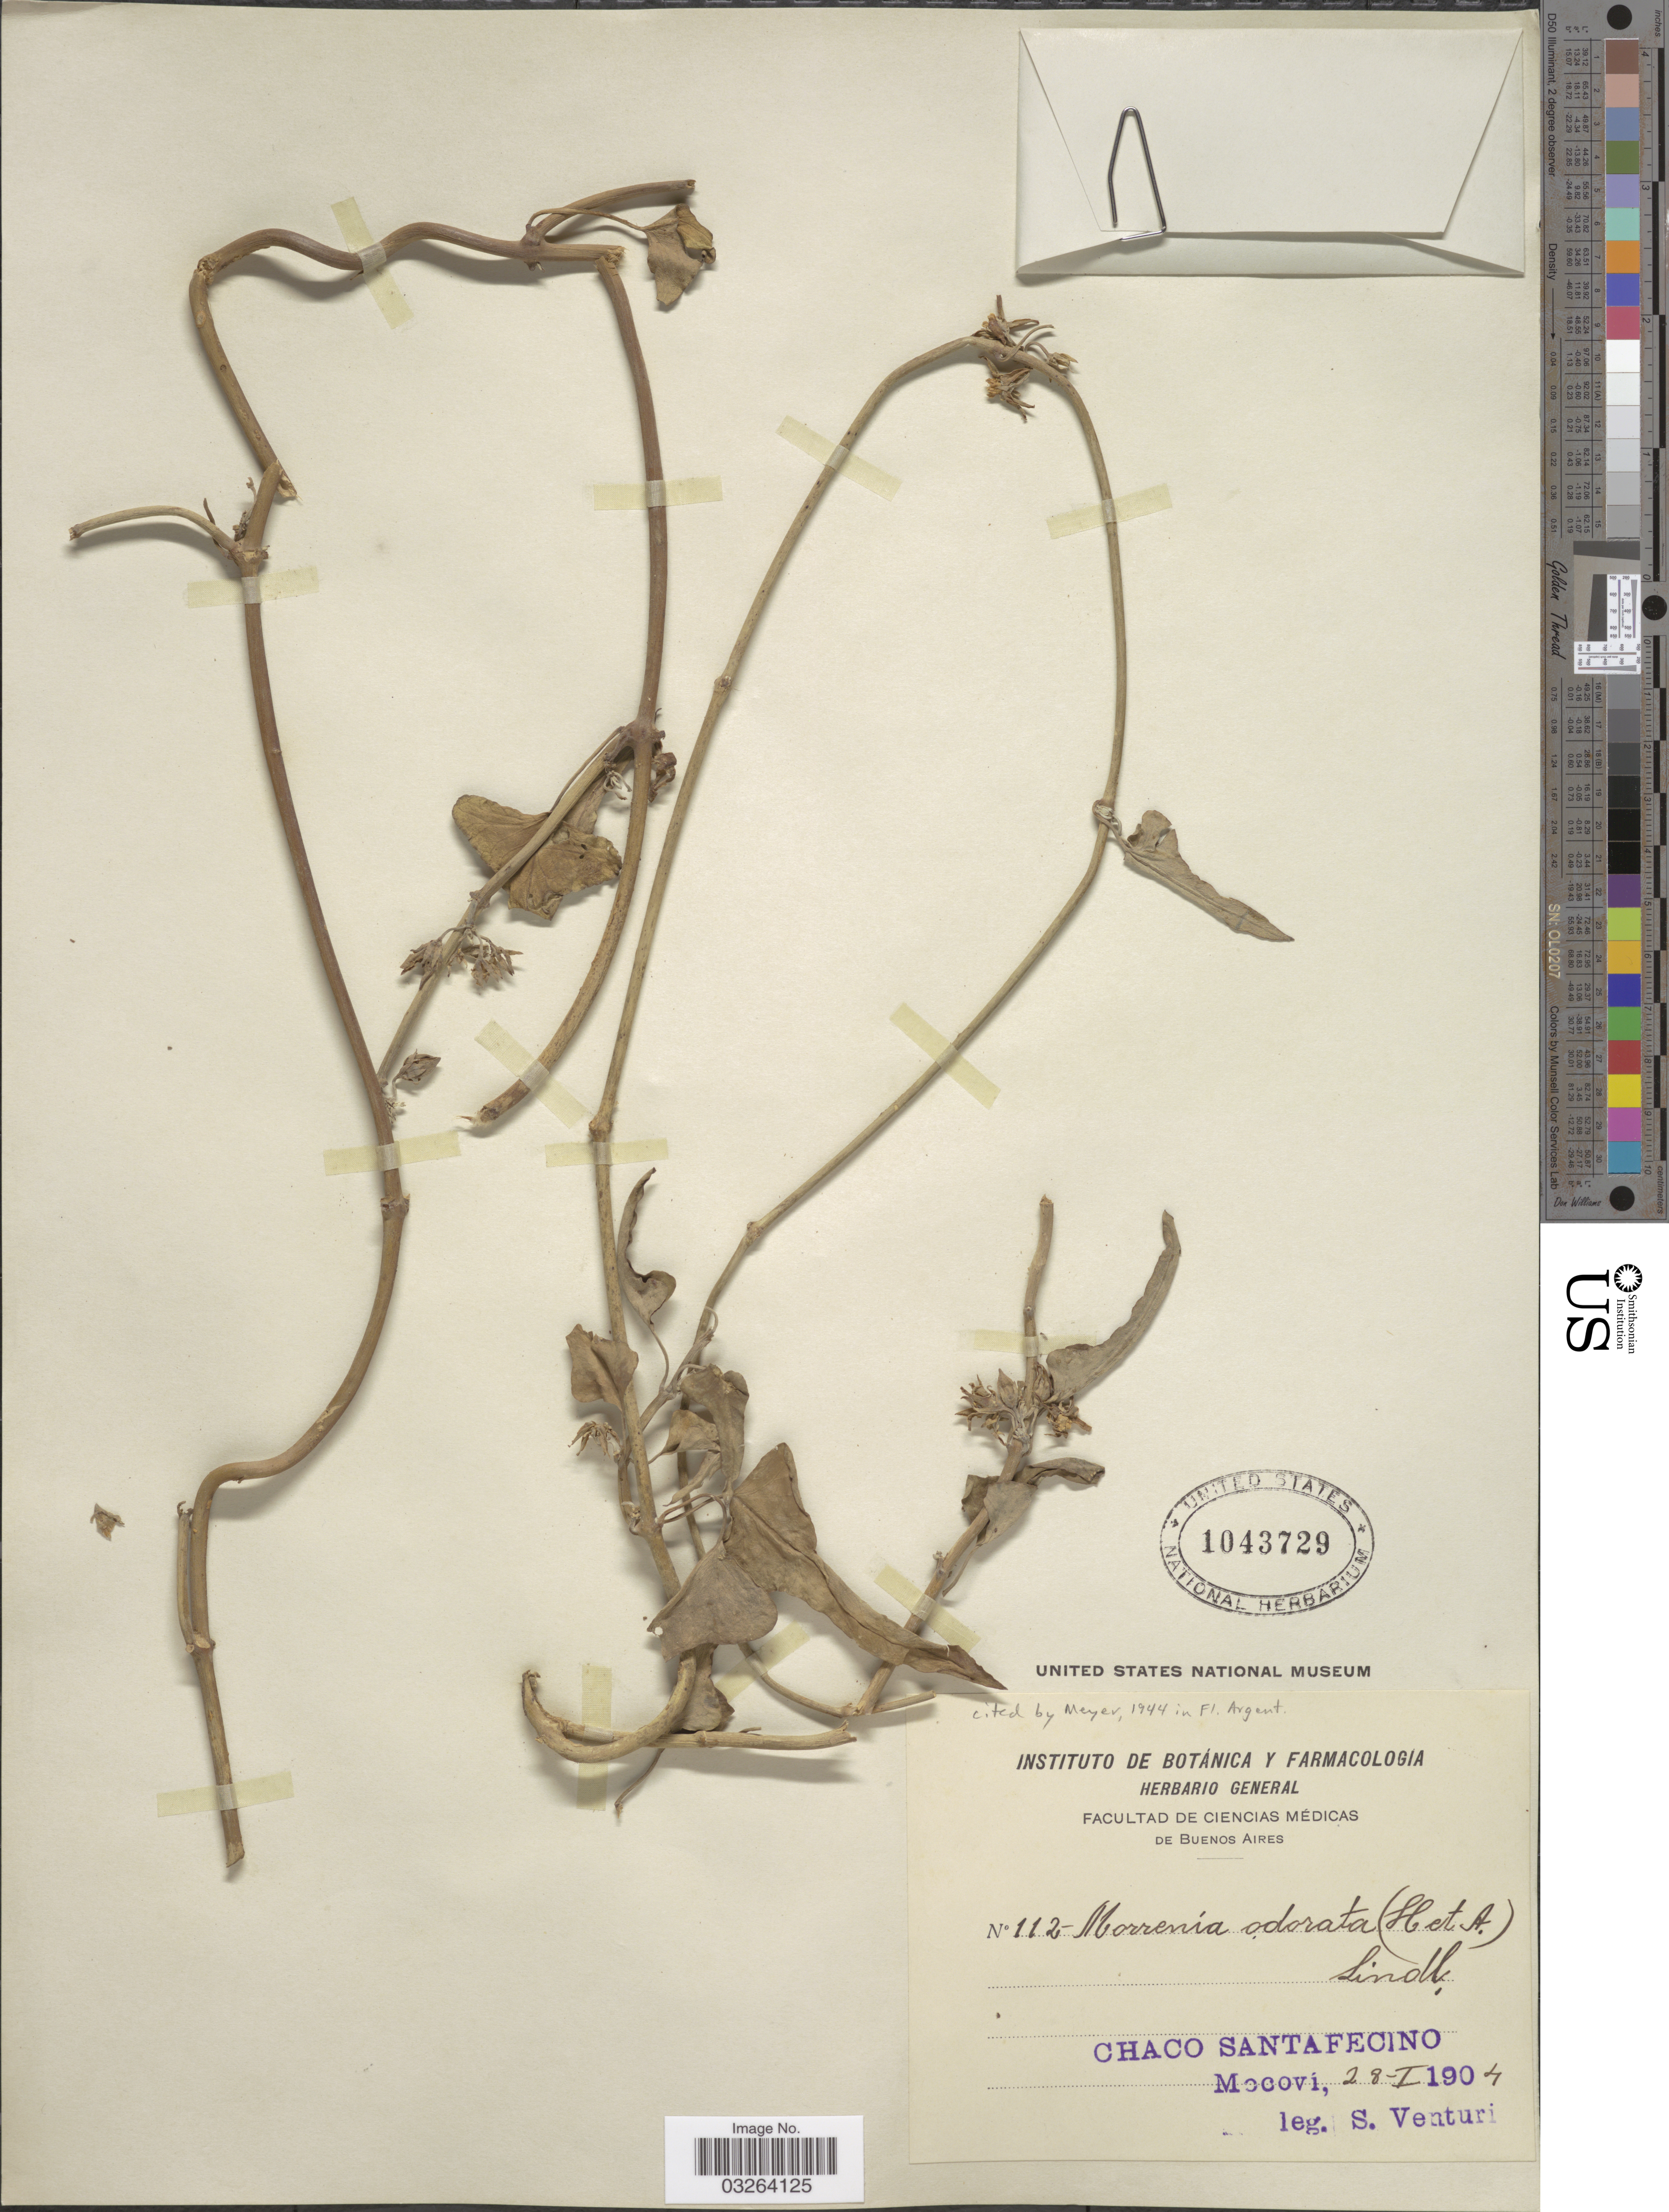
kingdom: Plantae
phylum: Tracheophyta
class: Magnoliopsida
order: Gentianales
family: Apocynaceae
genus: Morrenia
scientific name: Morrenia odorata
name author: (Hook. & Arn.) Lindl.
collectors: S. Venturi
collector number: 112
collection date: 1904-01-28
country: Argentina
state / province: Chaco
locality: Santa Fecino Mocovi.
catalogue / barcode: US 1043729